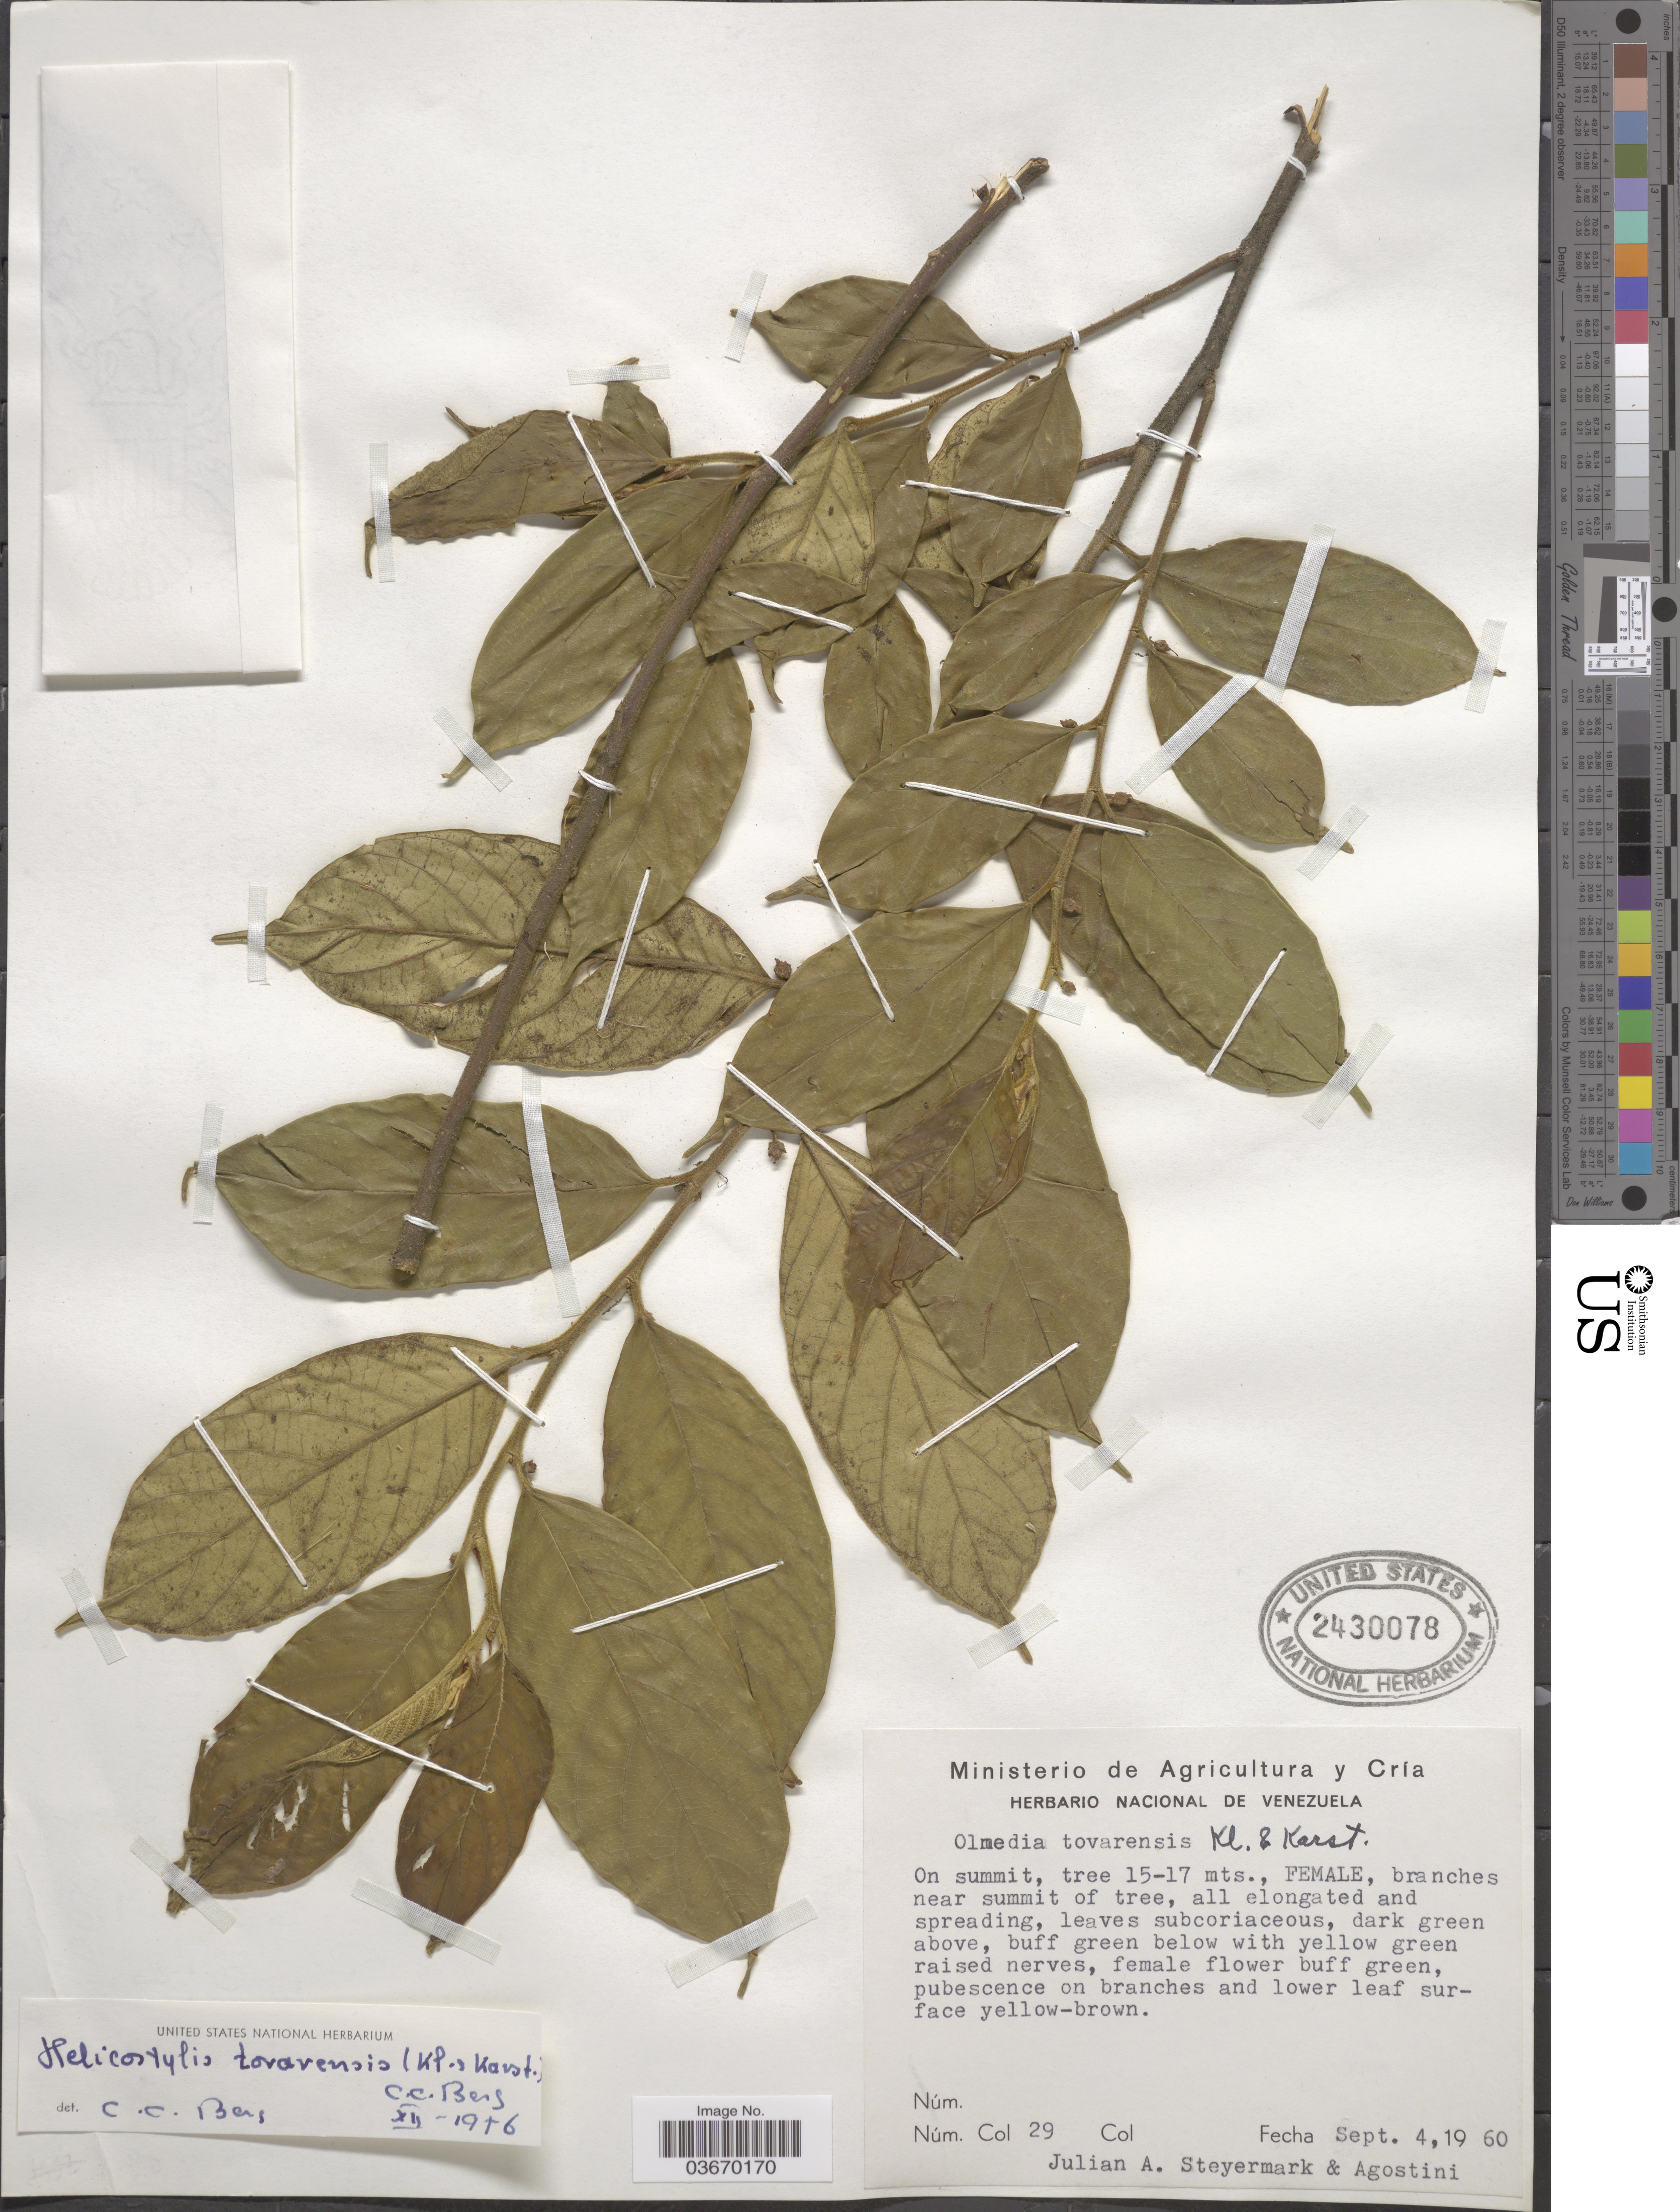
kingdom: Plantae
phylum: Tracheophyta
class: Magnoliopsida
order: Rosales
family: Moraceae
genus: Helicostylis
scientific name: Helicostylis tovarensis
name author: (Klotzsch & H. Karst.) C.C. Berg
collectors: J. Steyermark & Agostini, --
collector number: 29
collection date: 1960-09-04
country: Venezuela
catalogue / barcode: US 2430078